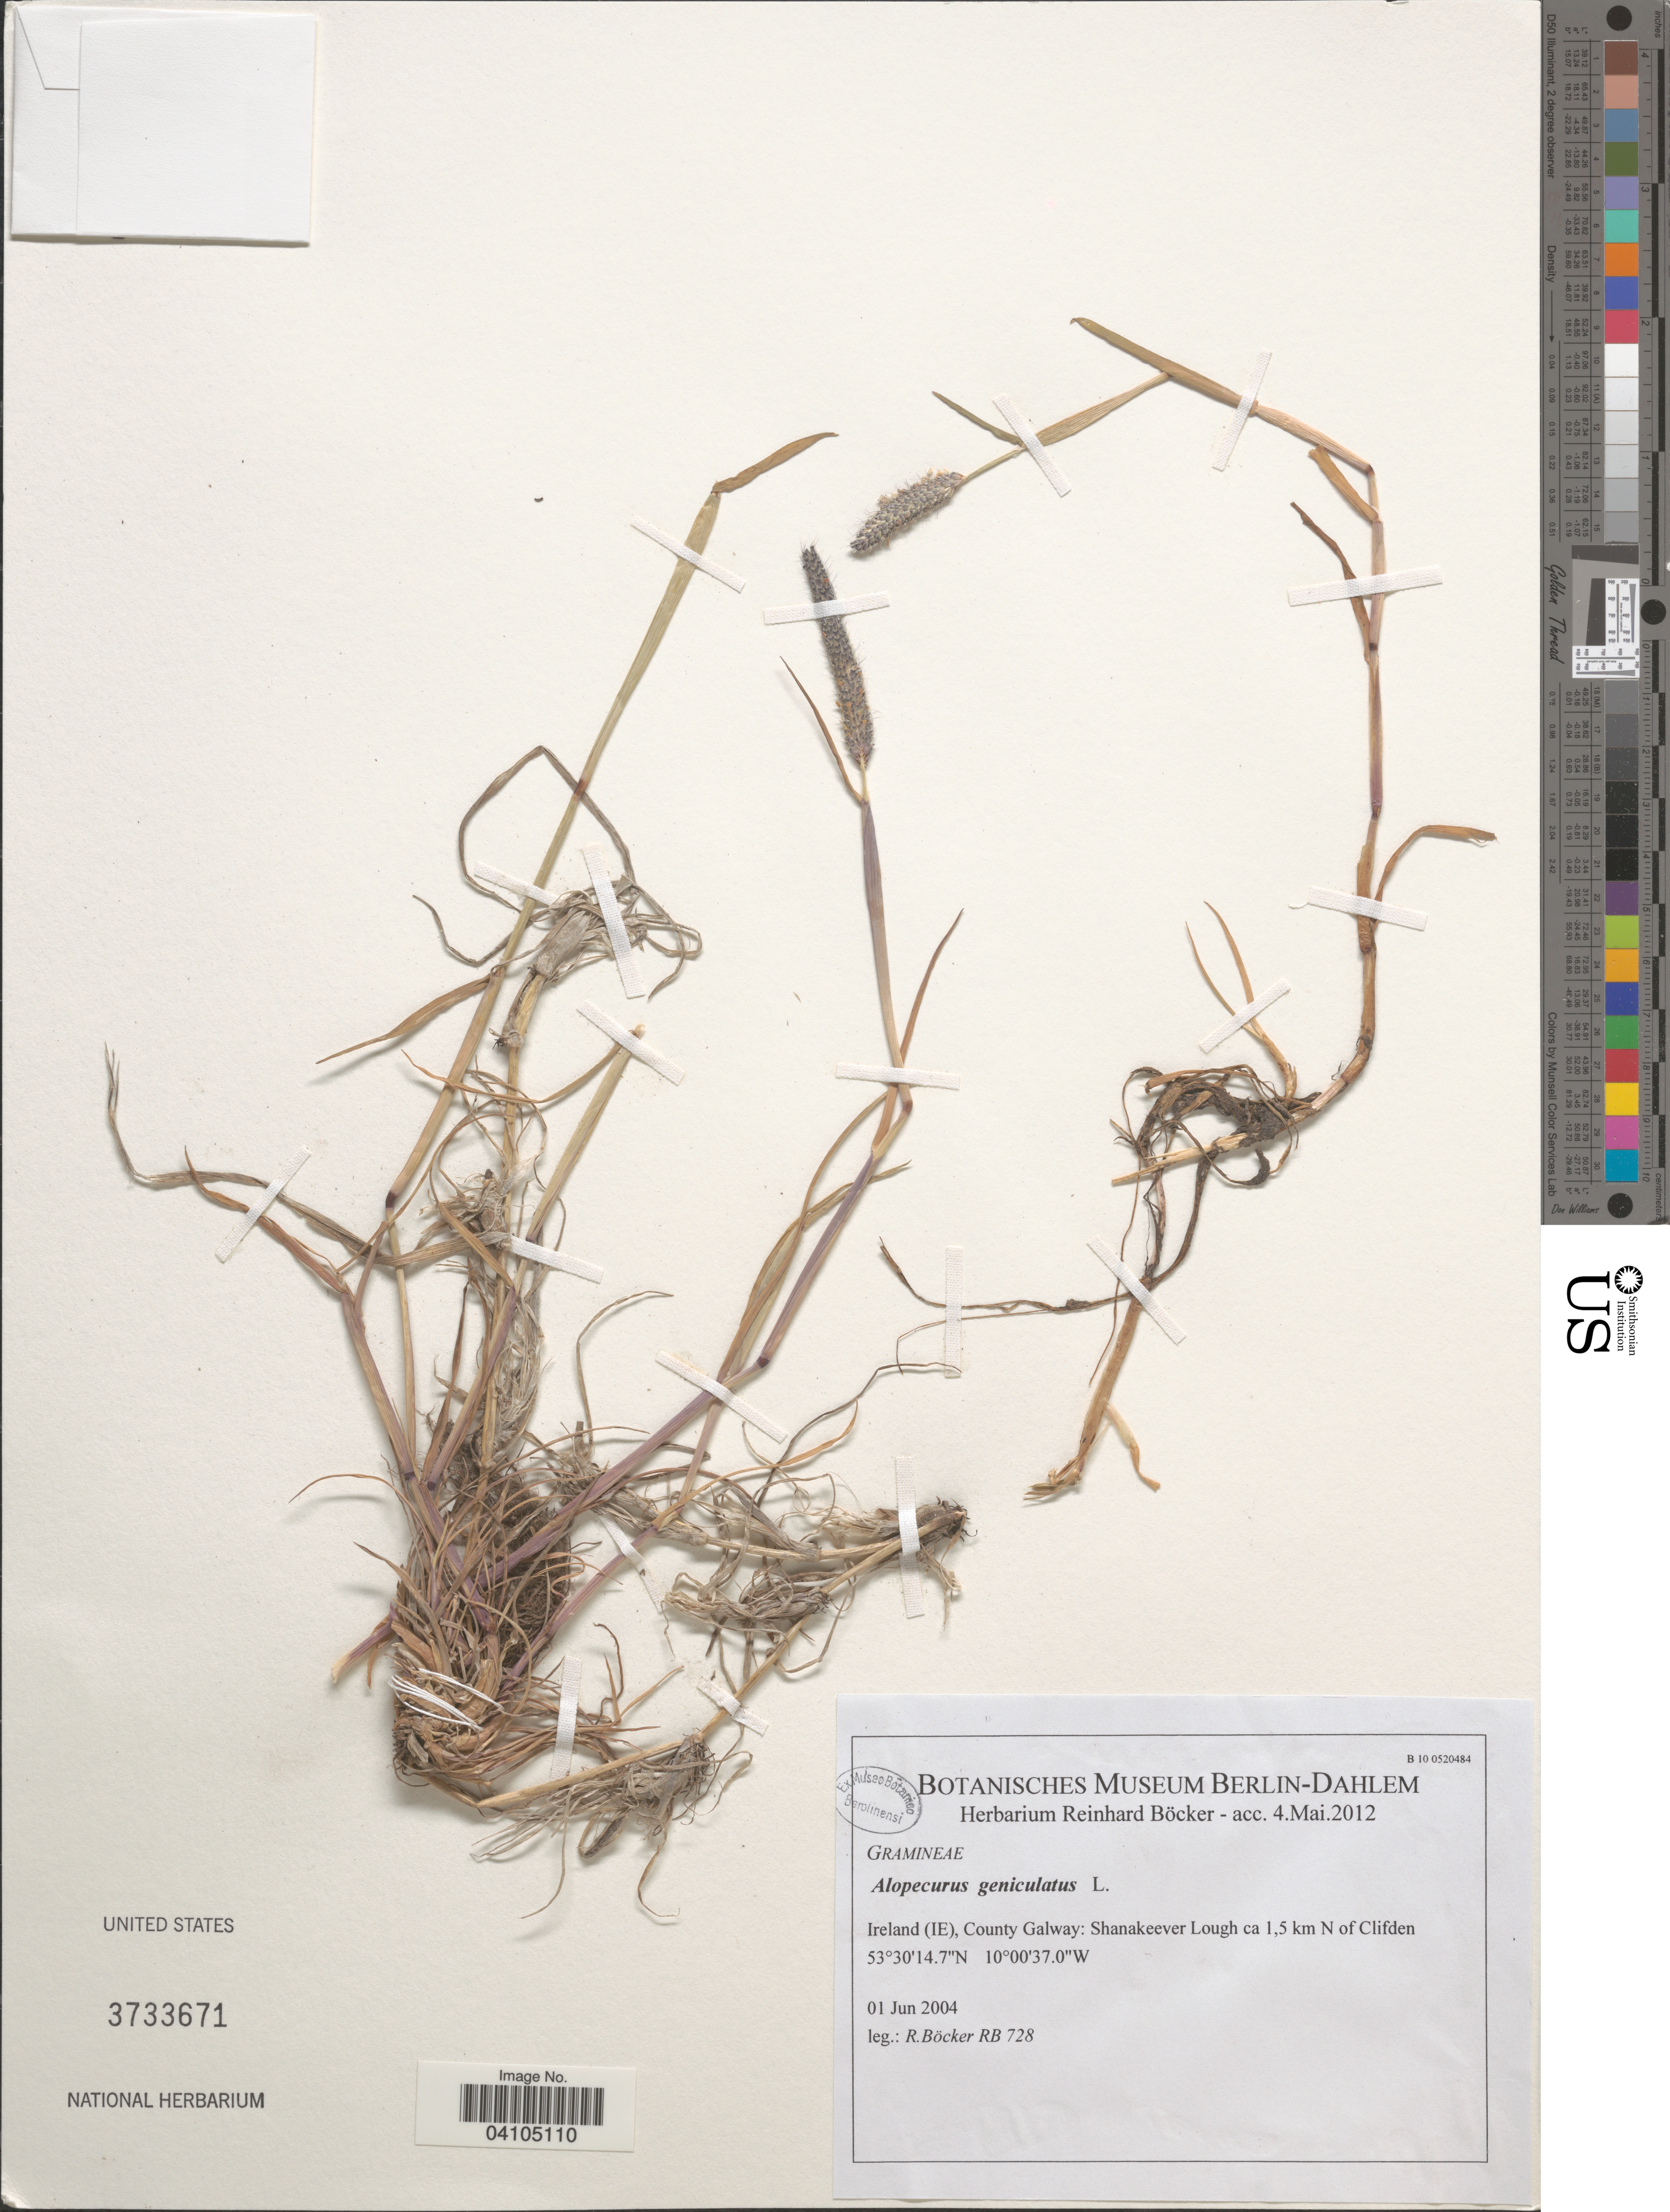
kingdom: Plantae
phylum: Tracheophyta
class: Liliopsida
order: Poales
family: Poaceae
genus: Alopecurus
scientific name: Alopecurus geniculatus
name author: L.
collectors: R. Böcker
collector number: RB728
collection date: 2004-06-01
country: Ireland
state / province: Connaught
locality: County Galway: Shanakeever Lough ca 1,5 km N of Clifden.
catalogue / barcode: US 3733671